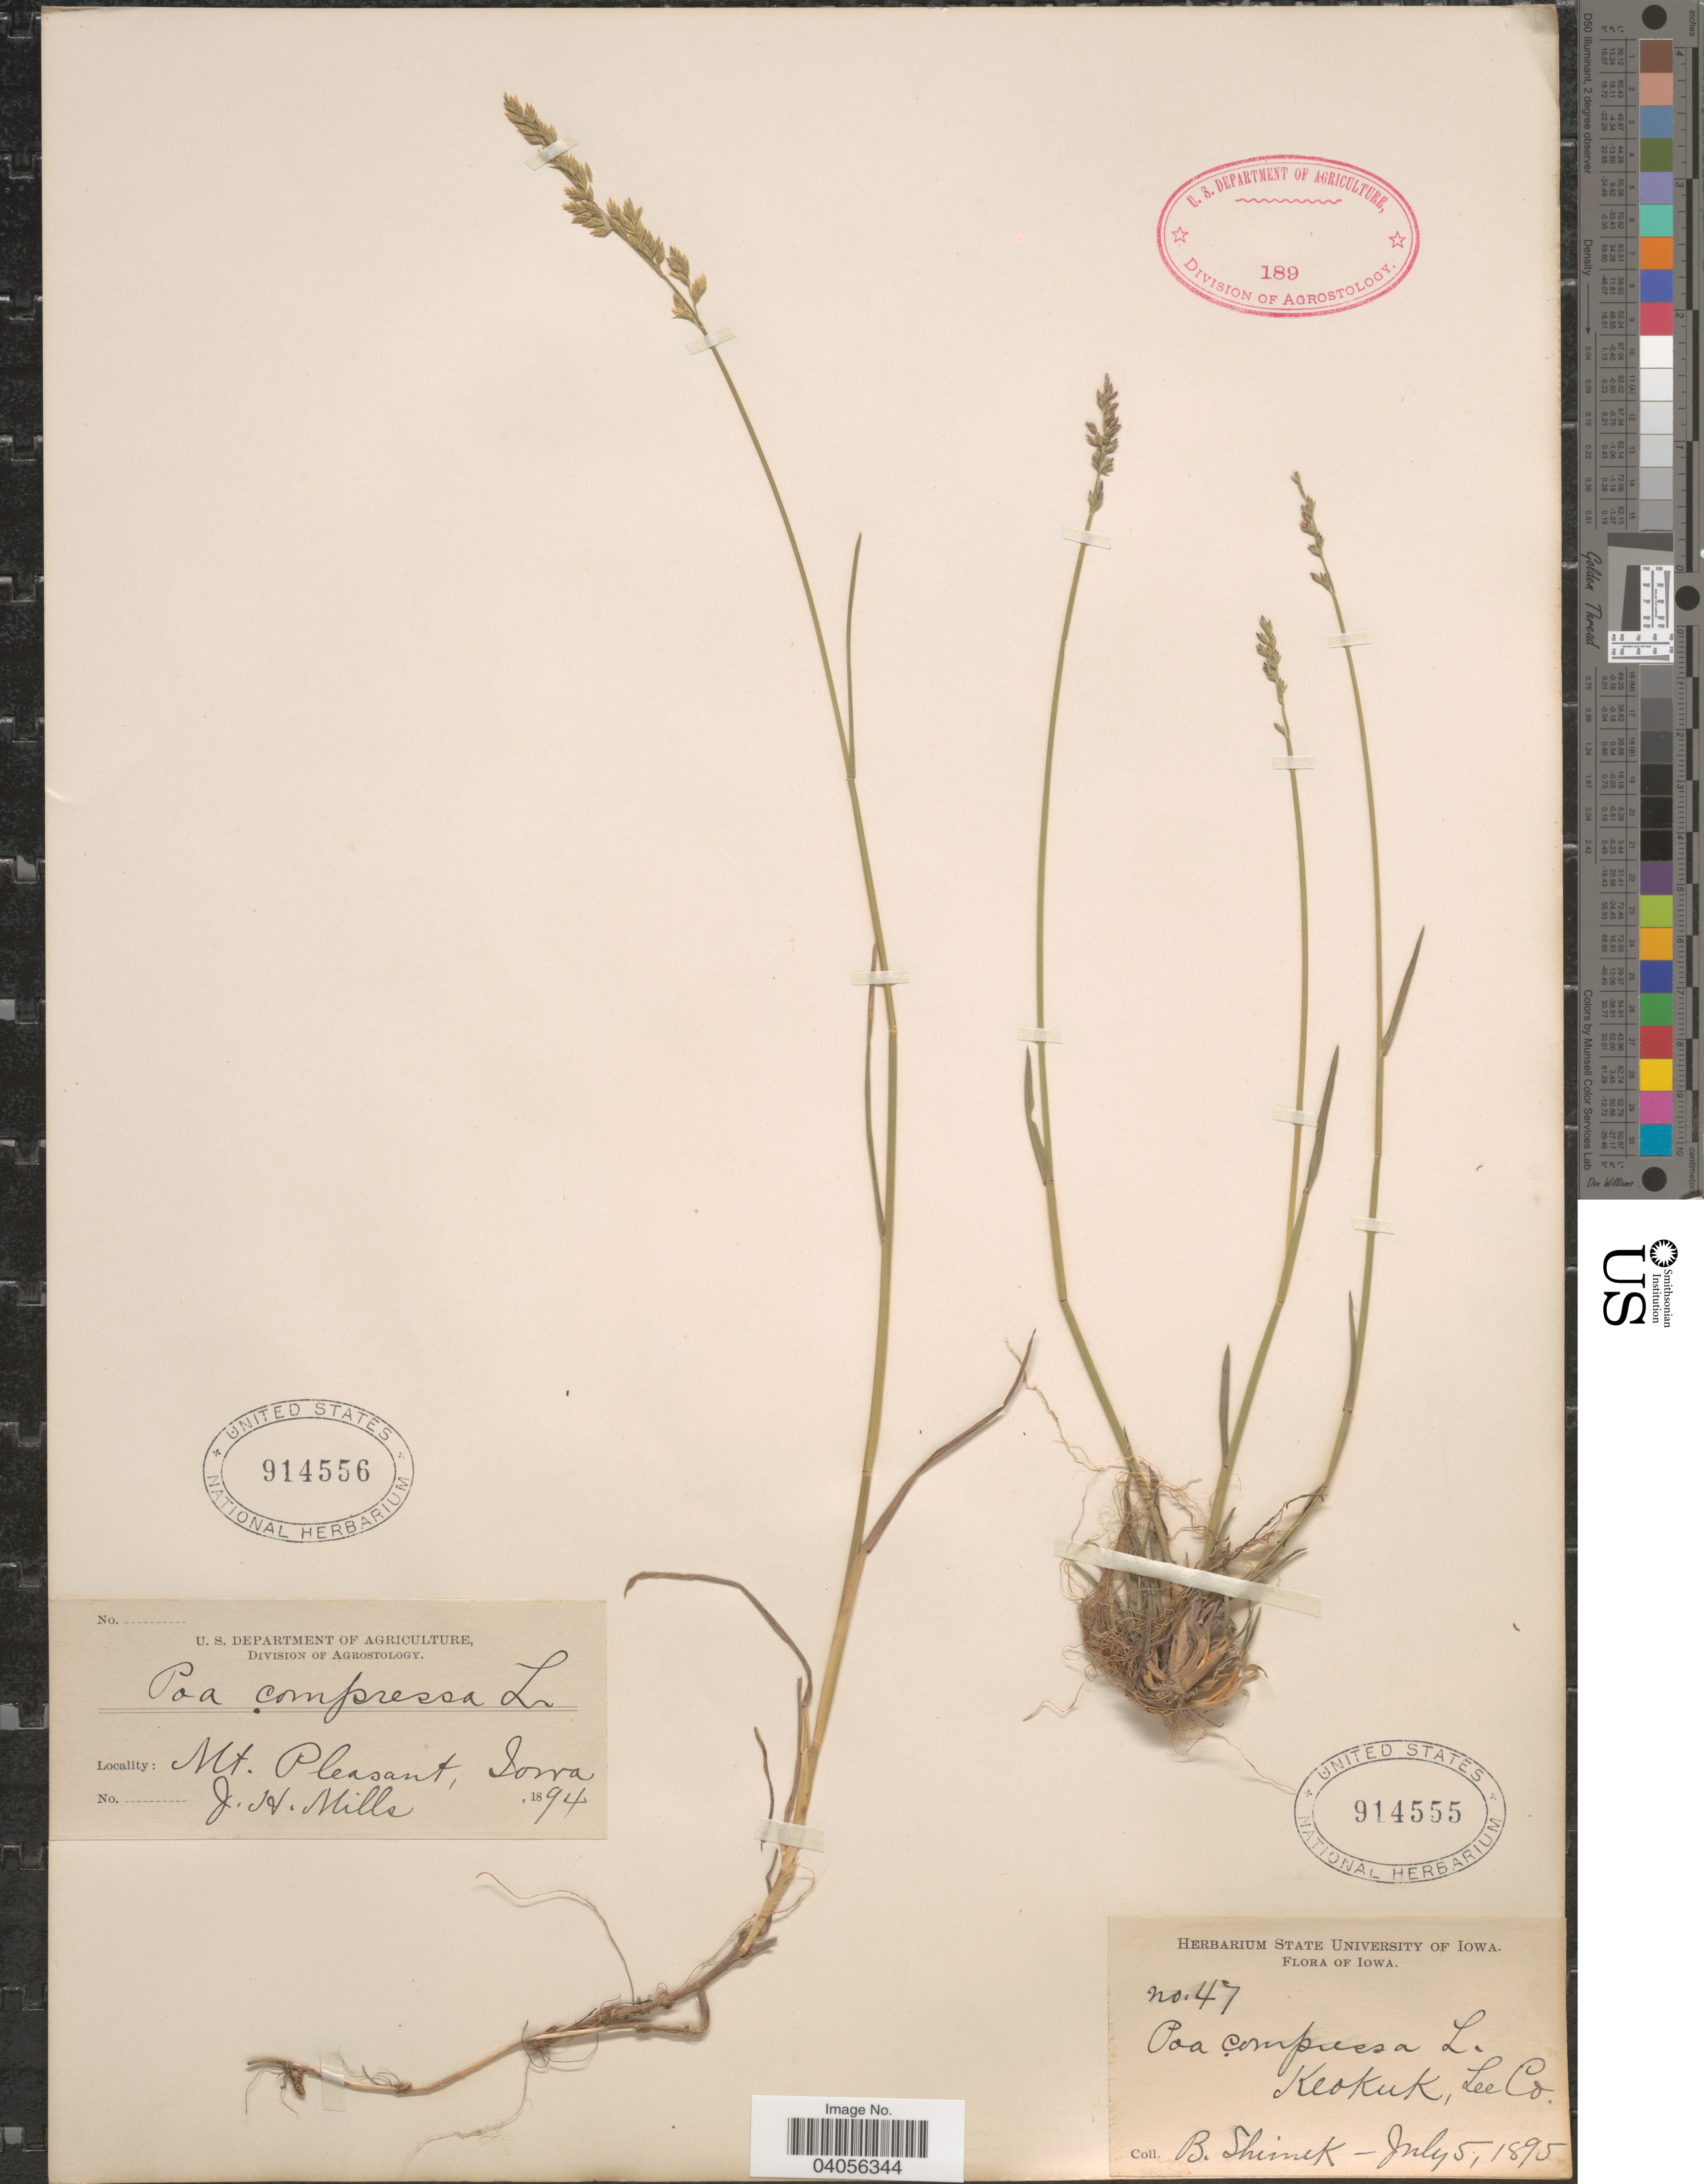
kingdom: Plantae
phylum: Tracheophyta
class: Liliopsida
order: Poales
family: Poaceae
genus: Poa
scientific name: Poa compressa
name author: L.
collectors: J. Mills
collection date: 1894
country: United States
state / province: Iowa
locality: Mt. Pleasant.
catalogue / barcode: US 914556-2